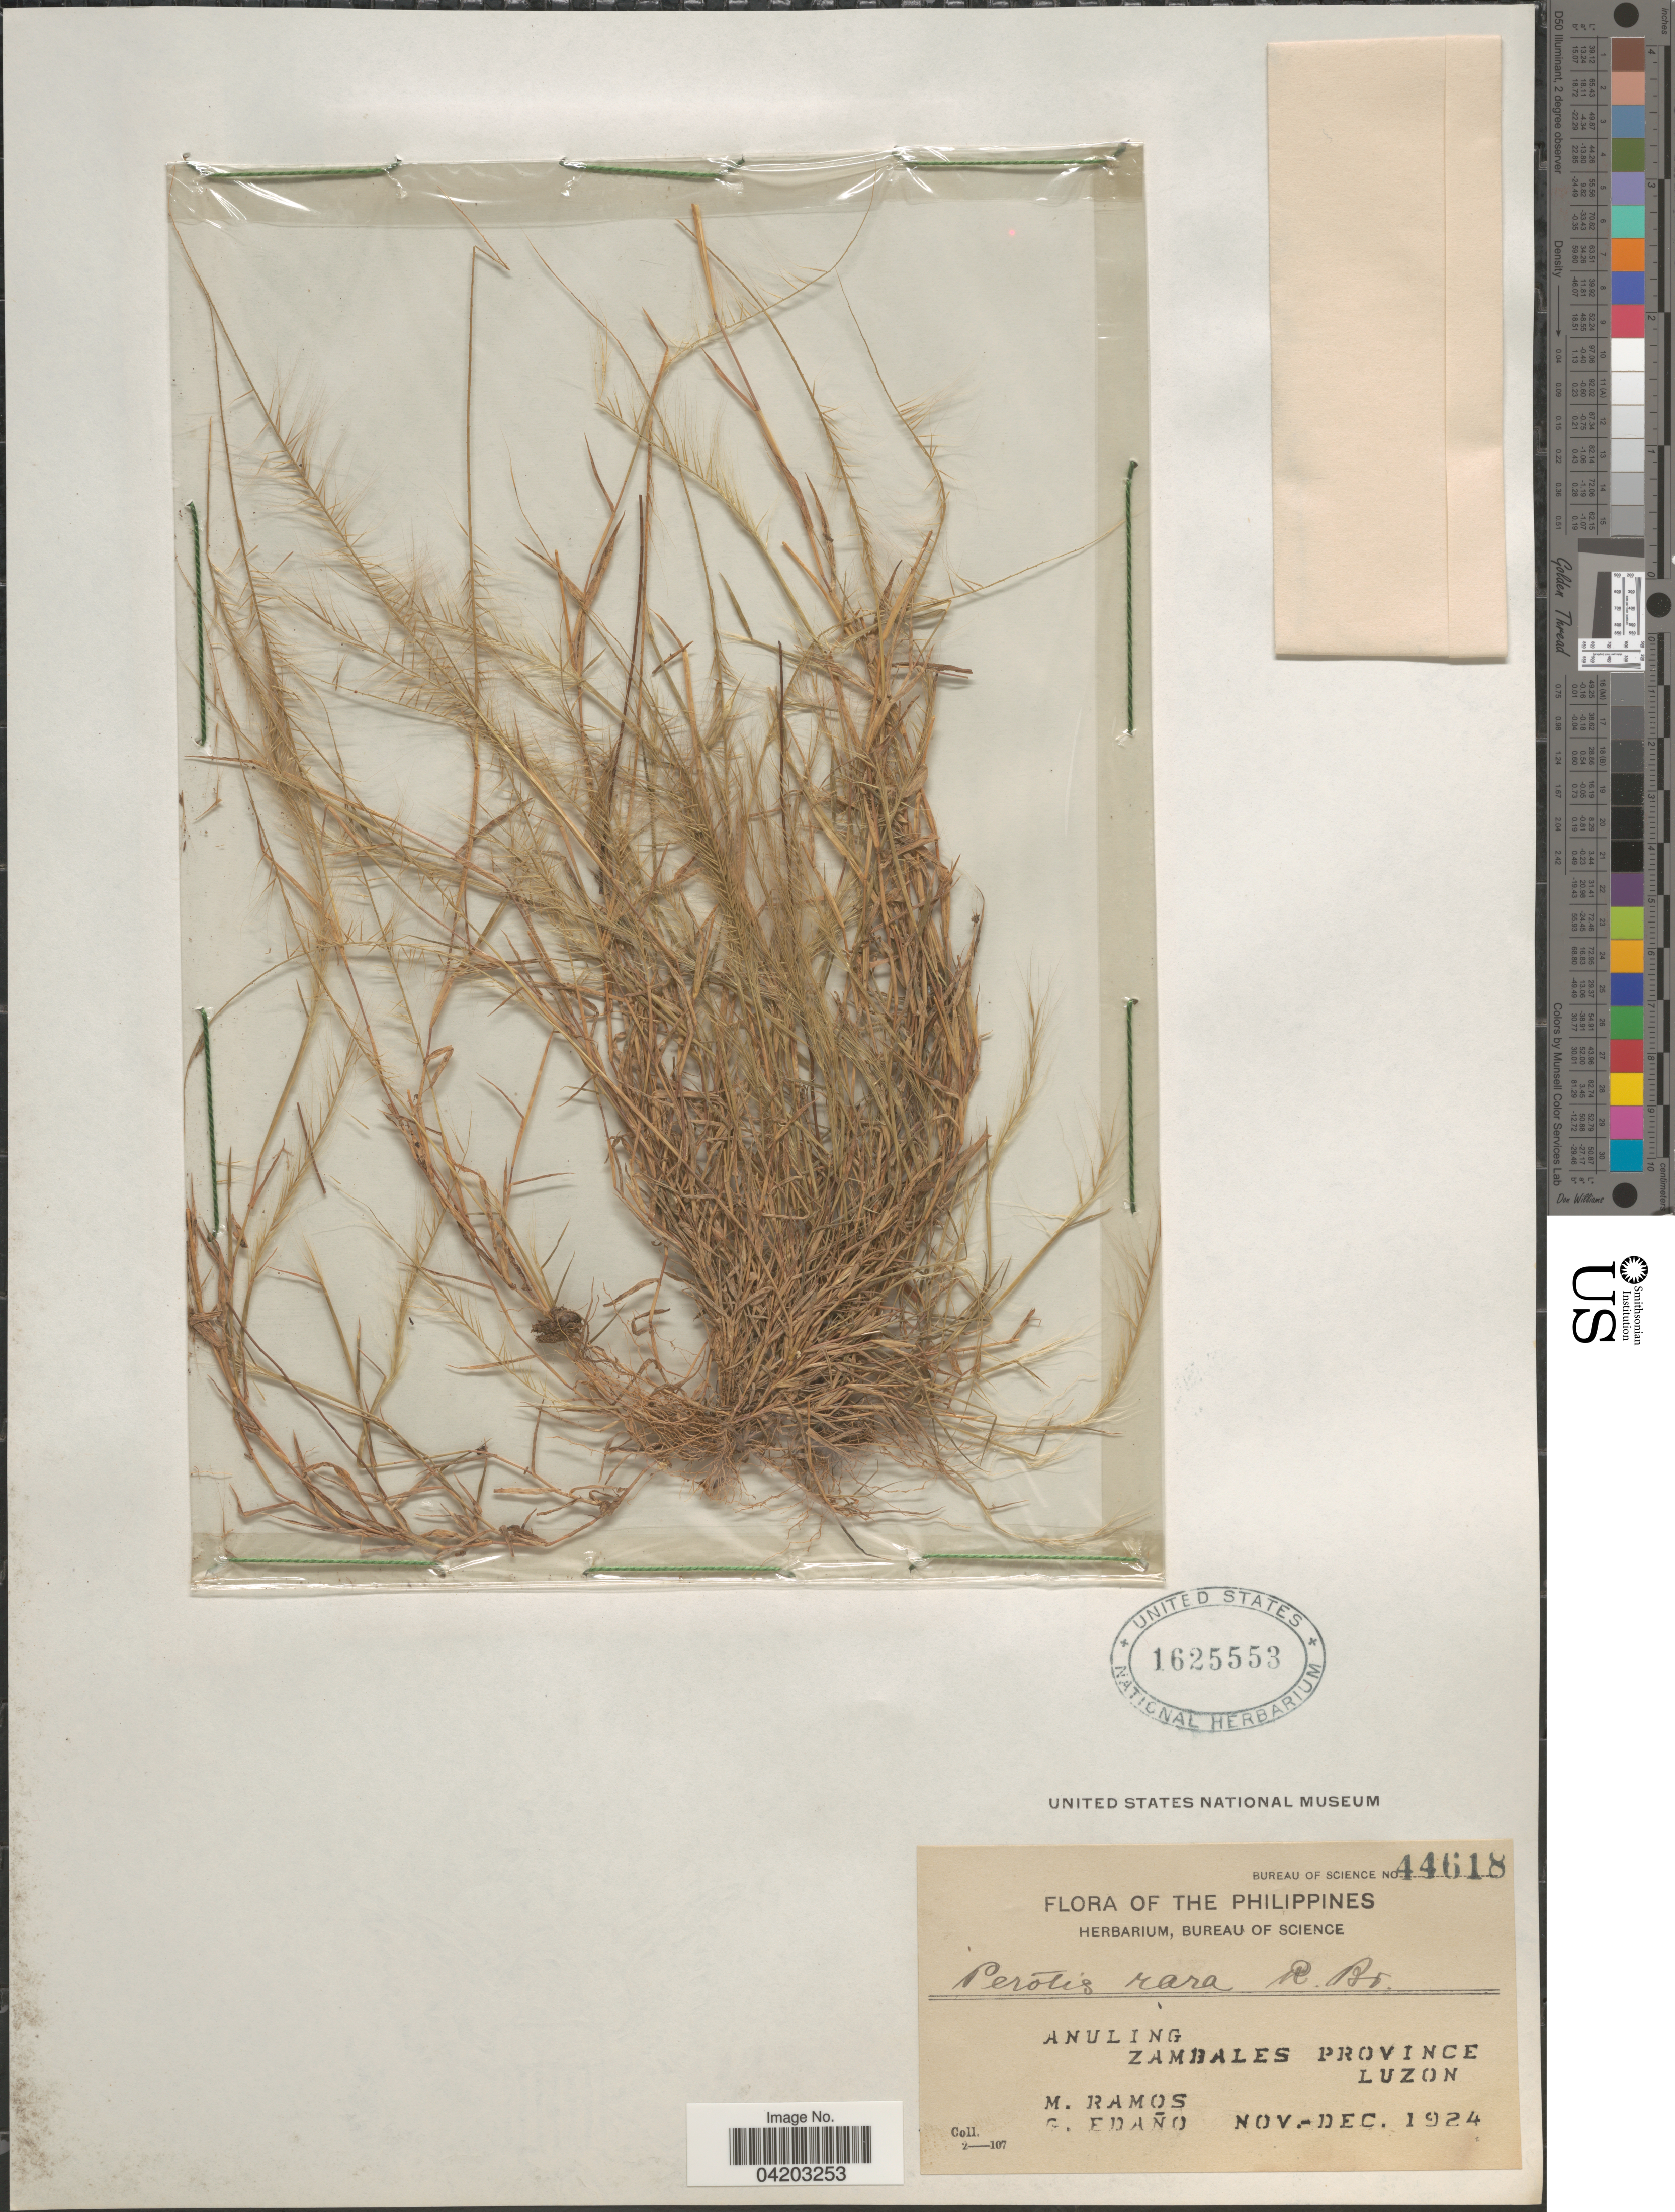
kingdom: Plantae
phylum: Tracheophyta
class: Liliopsida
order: Poales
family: Poaceae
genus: Perotis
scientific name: Perotis rara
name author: R. Br.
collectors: M. Ramos & G. Edaño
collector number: Bureau of Science 44618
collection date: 1924-11/1924-12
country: Philippines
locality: Anuling Zambales Province Luzon.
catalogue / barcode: US 1625553